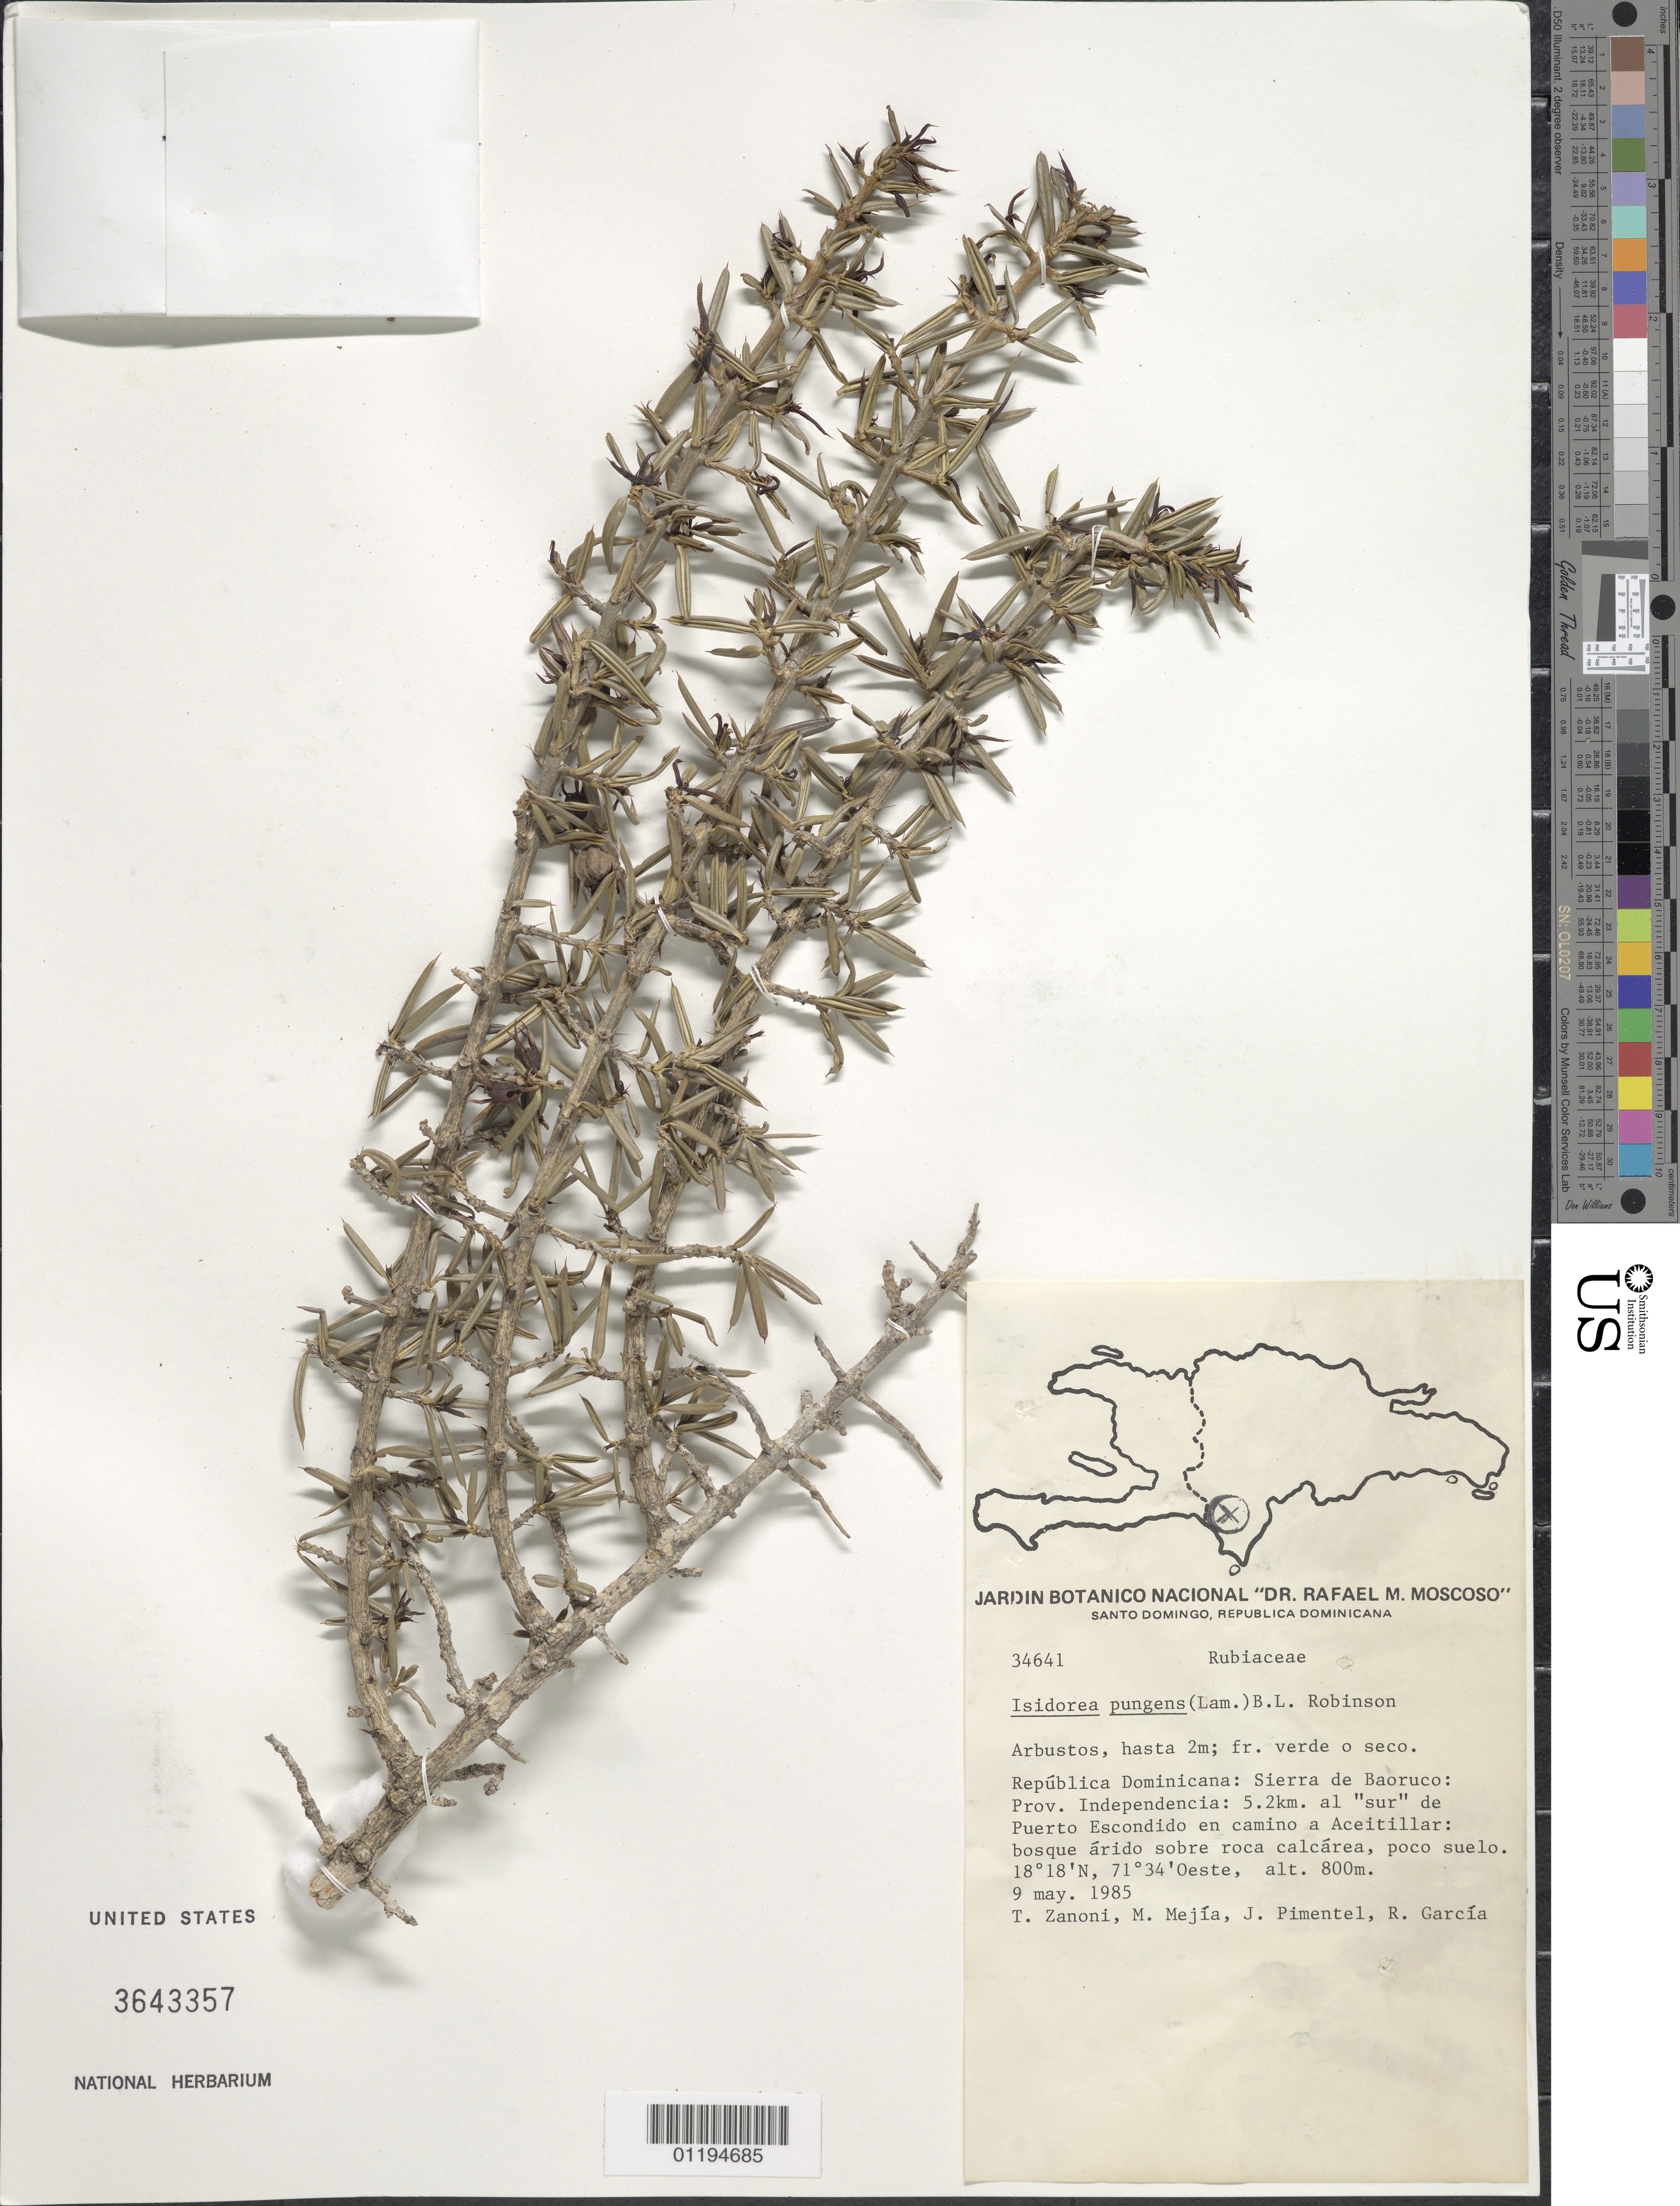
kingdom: Plantae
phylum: Tracheophyta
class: Magnoliopsida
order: Gentianales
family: Rubiaceae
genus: Isidorea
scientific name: Isidorea pungens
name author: (Lam.) B.L. Rob.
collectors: T. A. Zanoni, M. Mejia, J. Pimental & R. Garcia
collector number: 34641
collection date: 1985-05-09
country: Dominican Republic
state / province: Independencia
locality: Sierra de Baoruco about 5.2 km from Puerto Escondido on the path to Aceitillar.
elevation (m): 800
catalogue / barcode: US 3643357